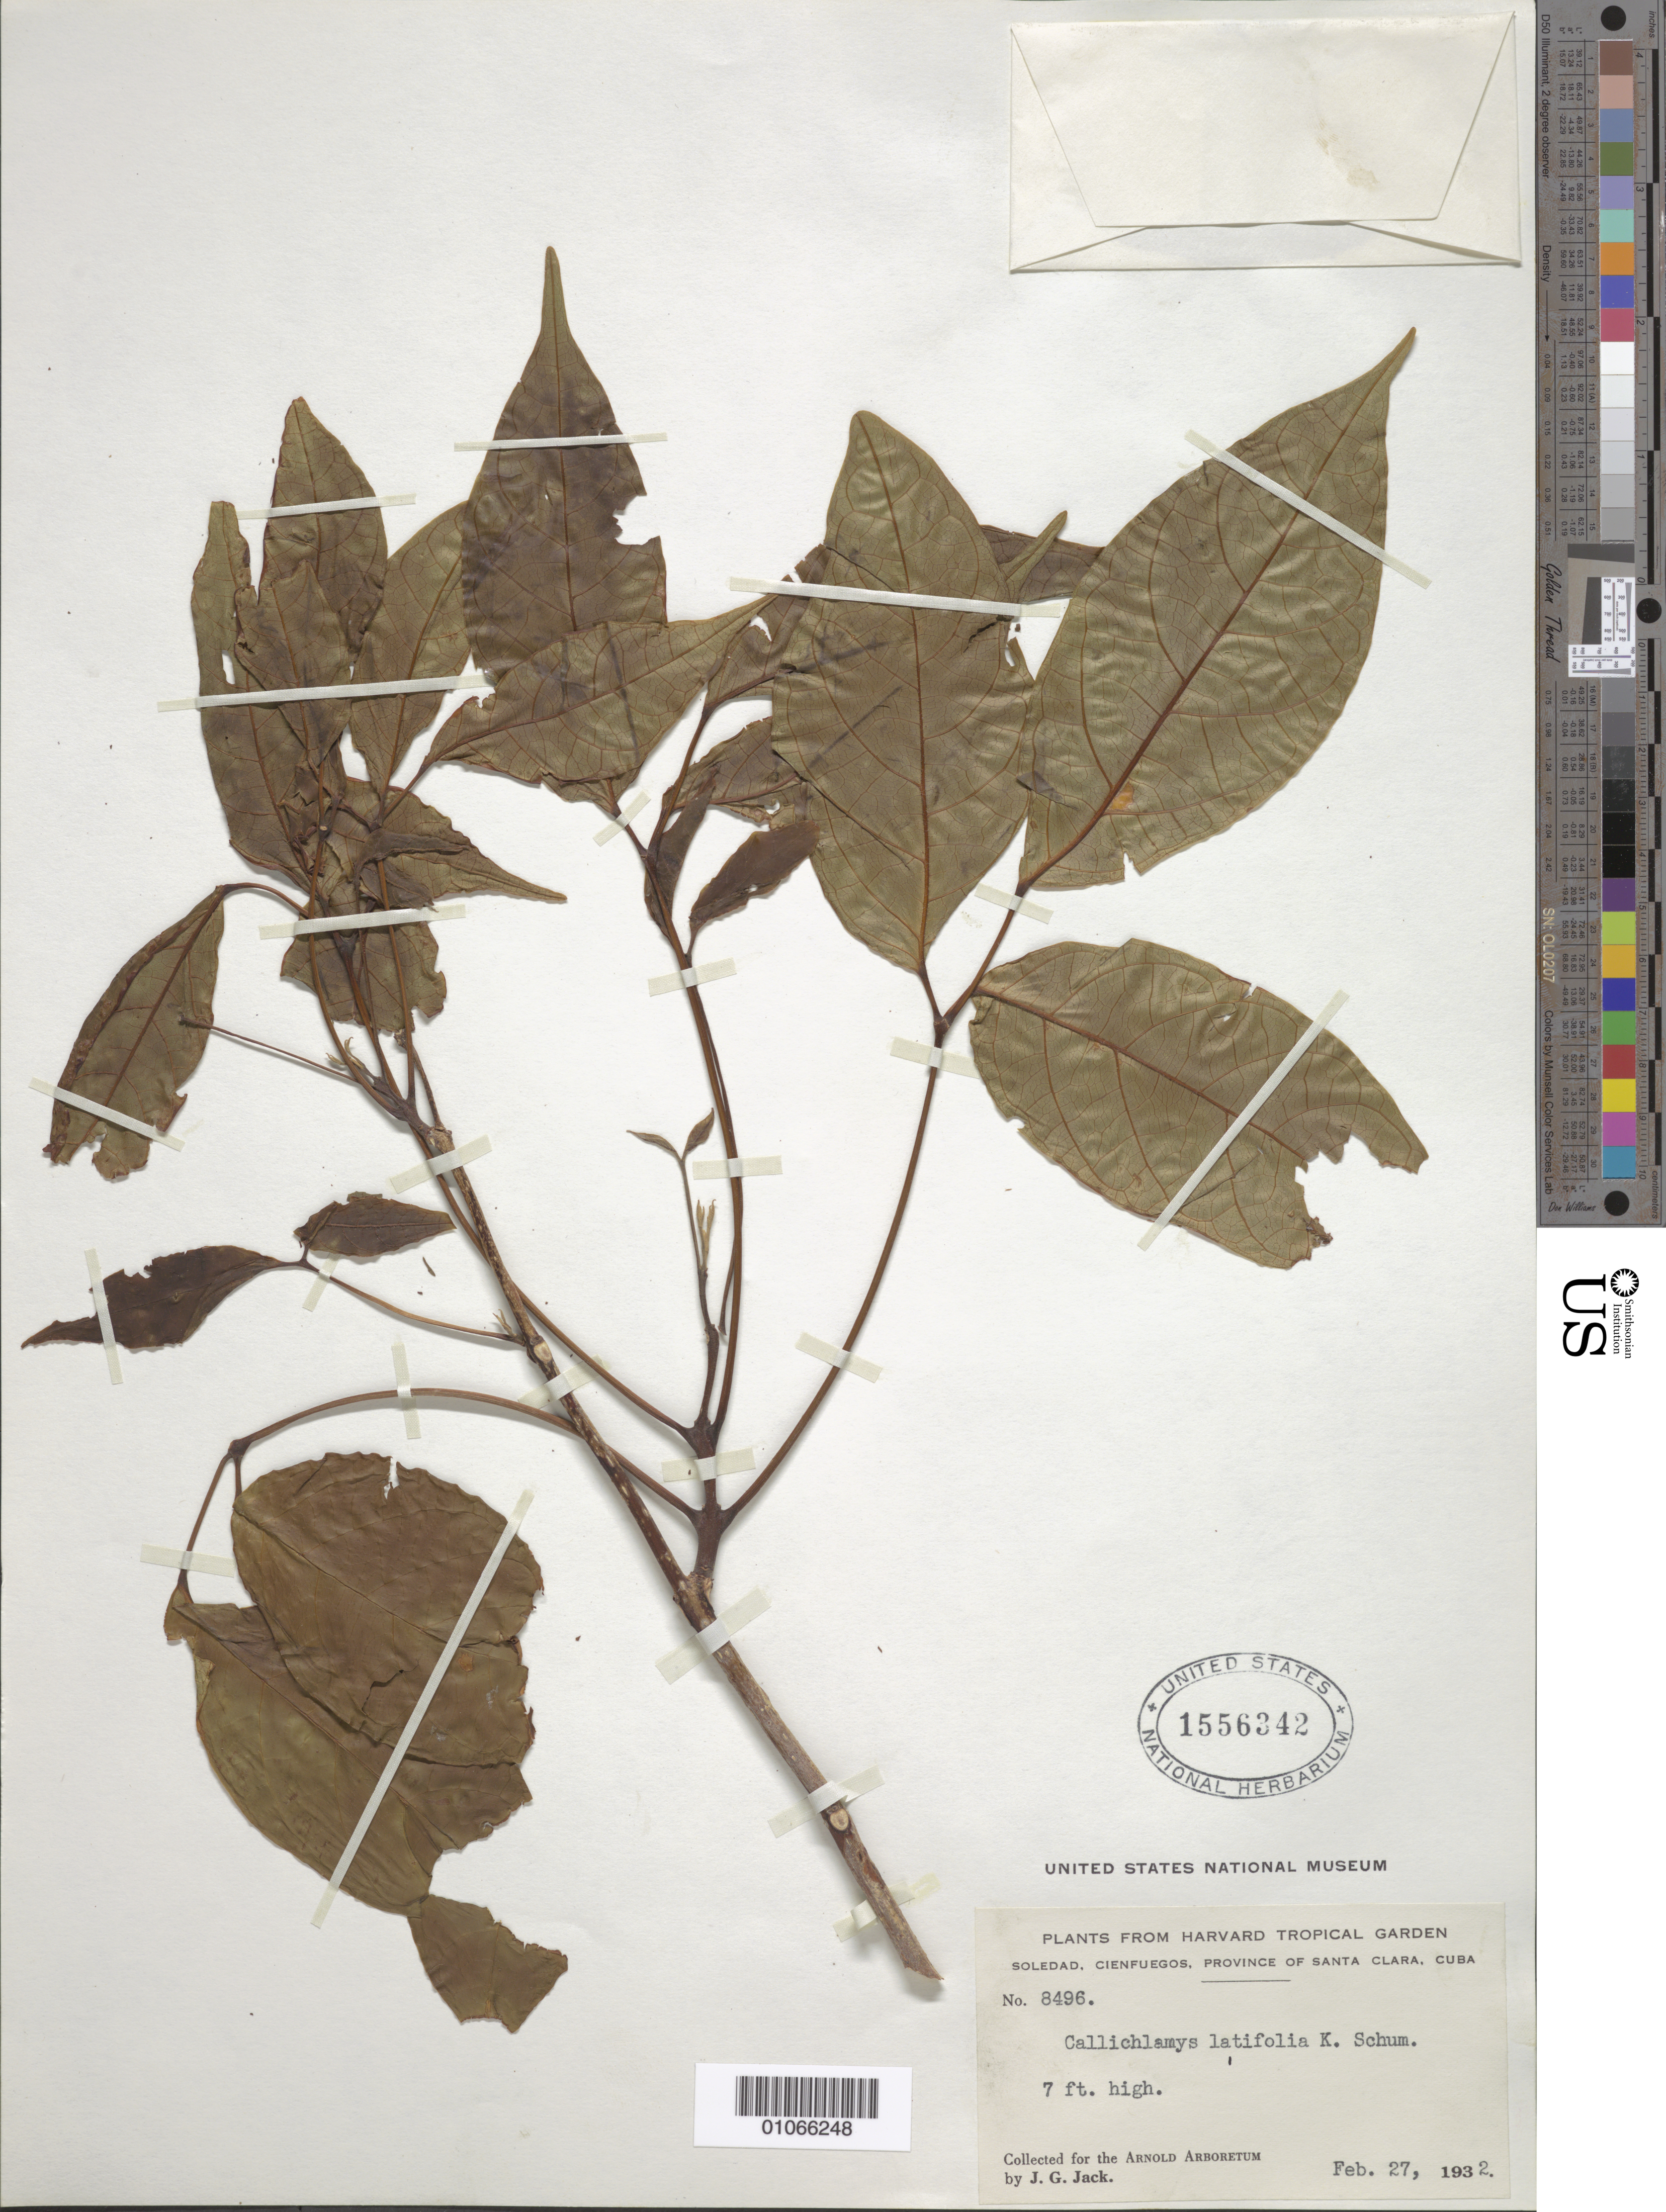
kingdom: Plantae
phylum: Tracheophyta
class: Magnoliopsida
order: Lamiales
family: Bignoniaceae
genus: Callichlamys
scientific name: Callichlamys latifolia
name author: (Rich.) K. Schum.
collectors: J. G. Jack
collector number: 8496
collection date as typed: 27 Feb 1932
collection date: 1932-02-27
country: Cuba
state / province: Cienfuegos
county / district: Santa Clara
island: Cuba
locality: Soledad, Cienfuegos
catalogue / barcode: US 1556342